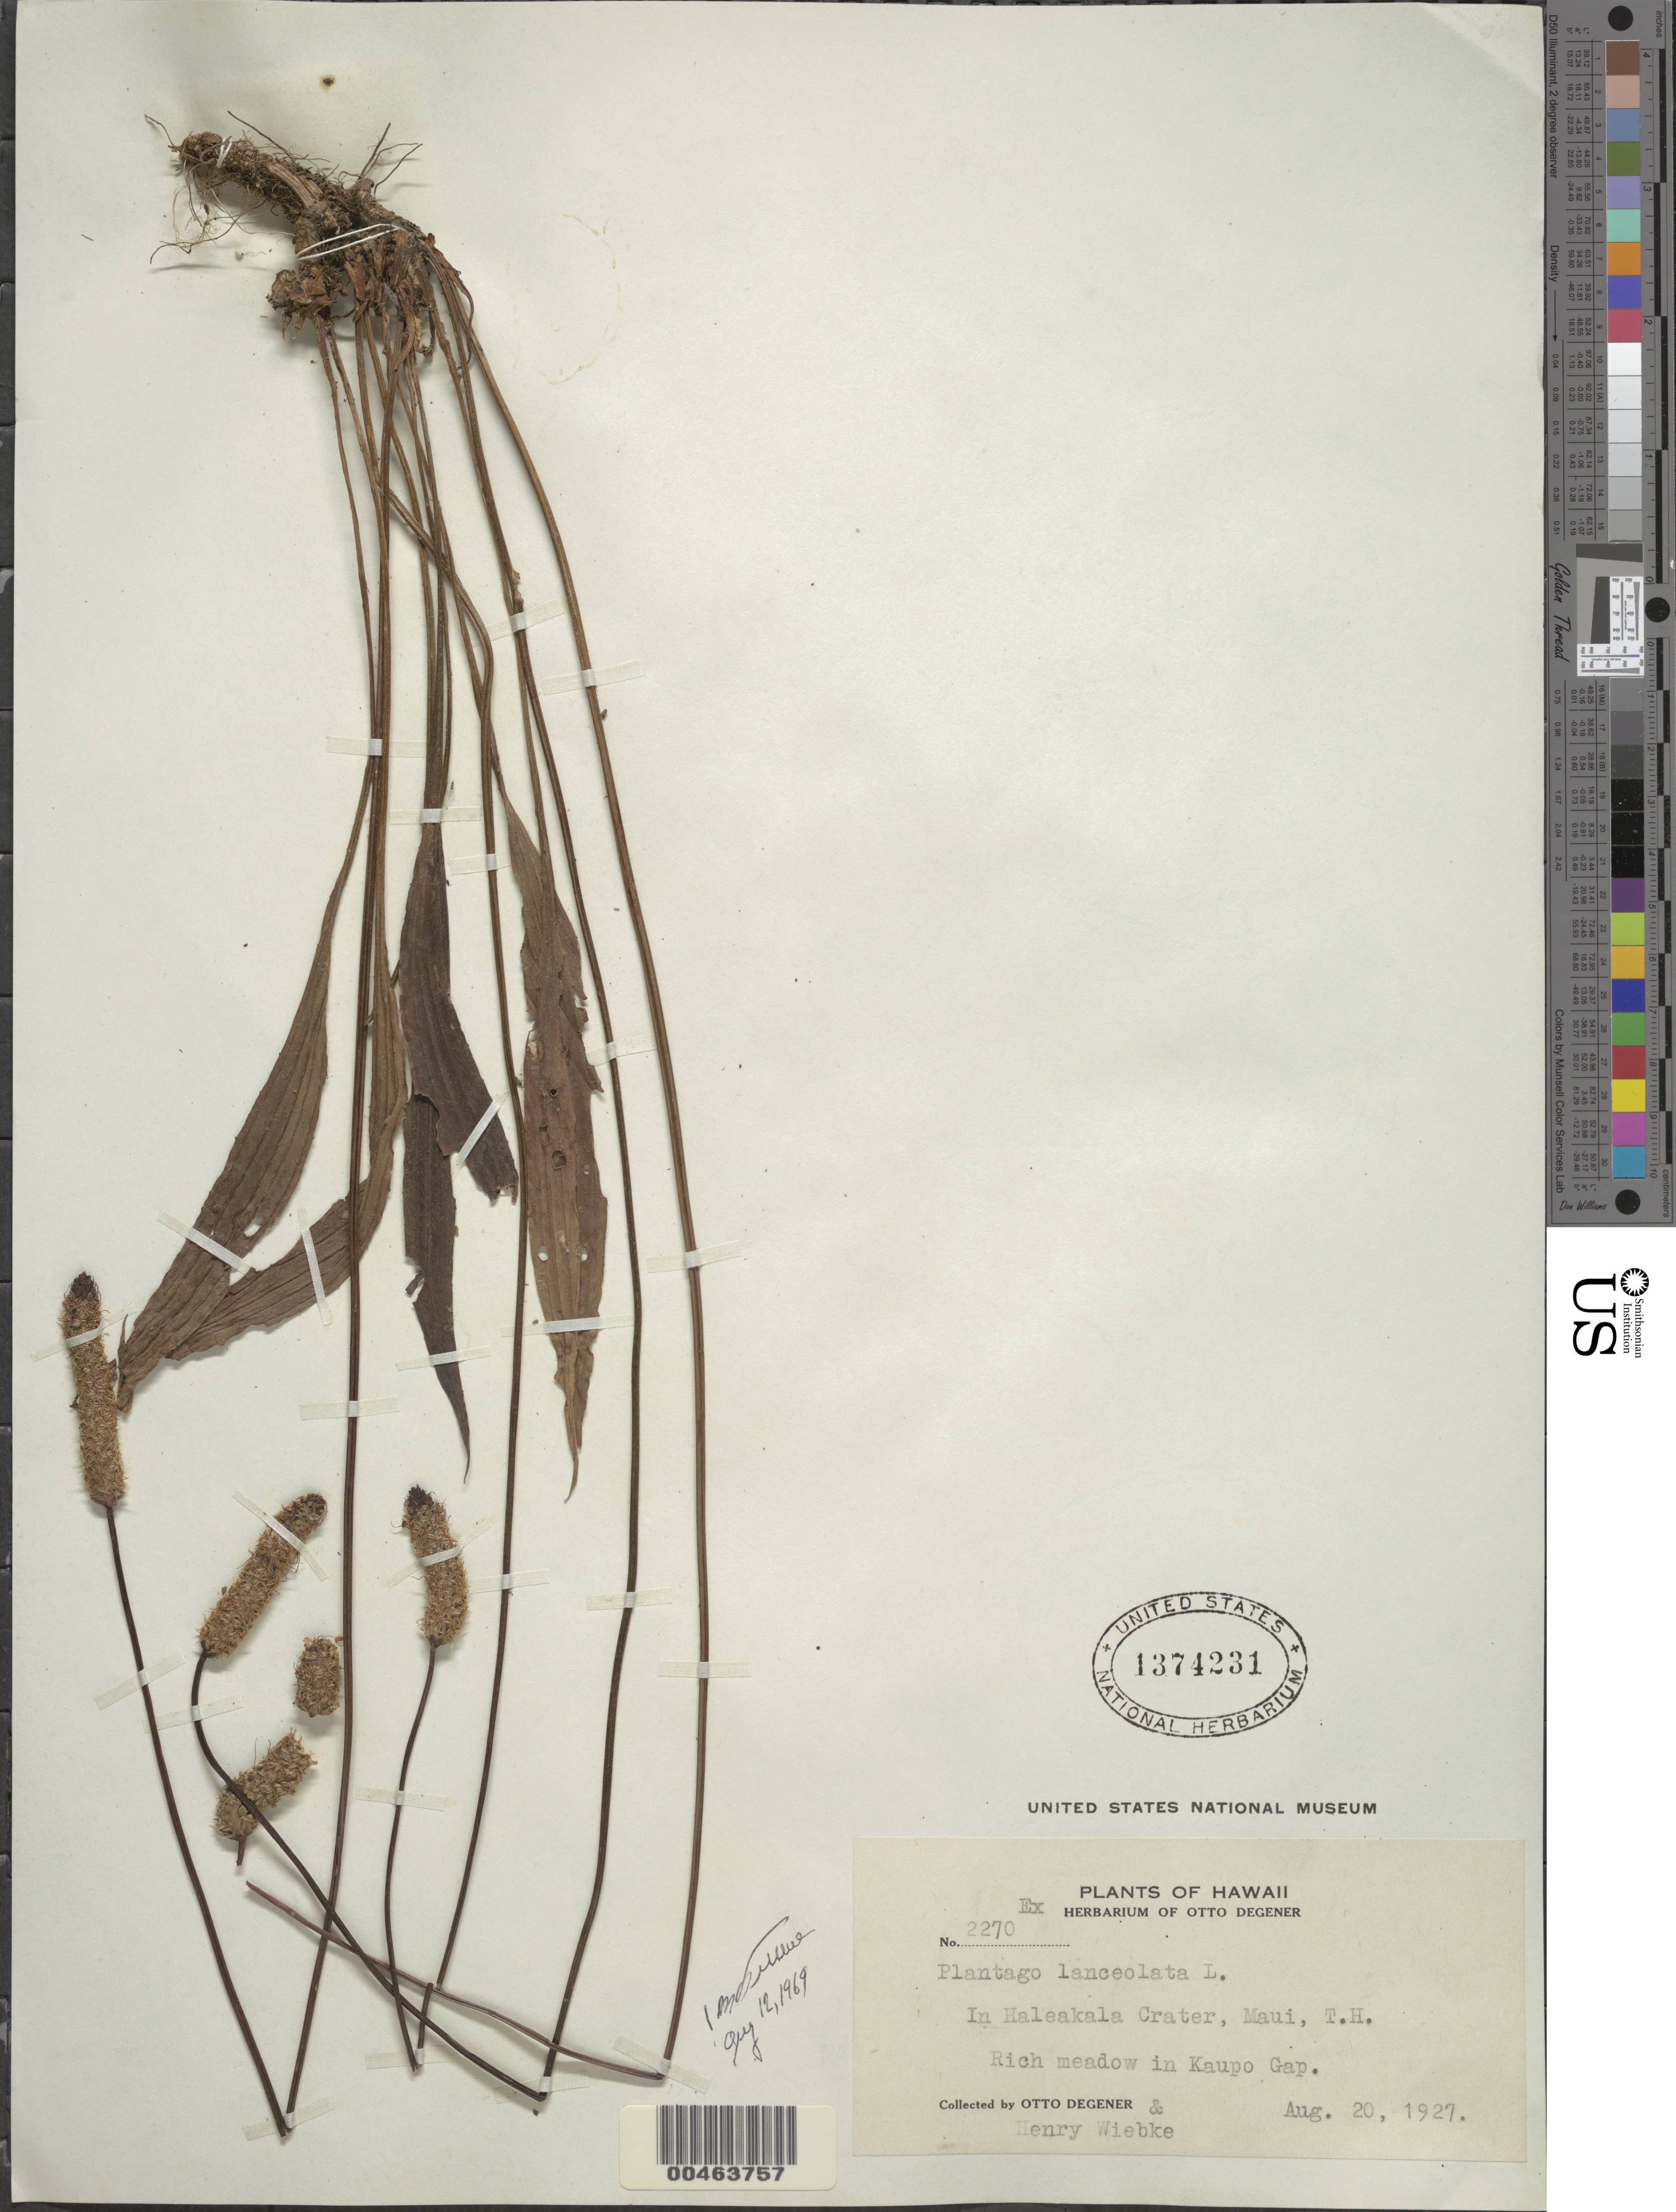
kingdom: Plantae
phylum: Tracheophyta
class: Magnoliopsida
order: Lamiales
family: Plantaginaceae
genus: Plantago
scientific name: Plantago lanceolata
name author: L.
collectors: O. Degener & H. Wiebke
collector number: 2270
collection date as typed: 20 Aug 1927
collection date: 1927-08-20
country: United States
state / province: Hawaii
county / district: Maui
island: Maui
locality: In Haleakala Crater, meadow in Kaupo Gap.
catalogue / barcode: US 1374231